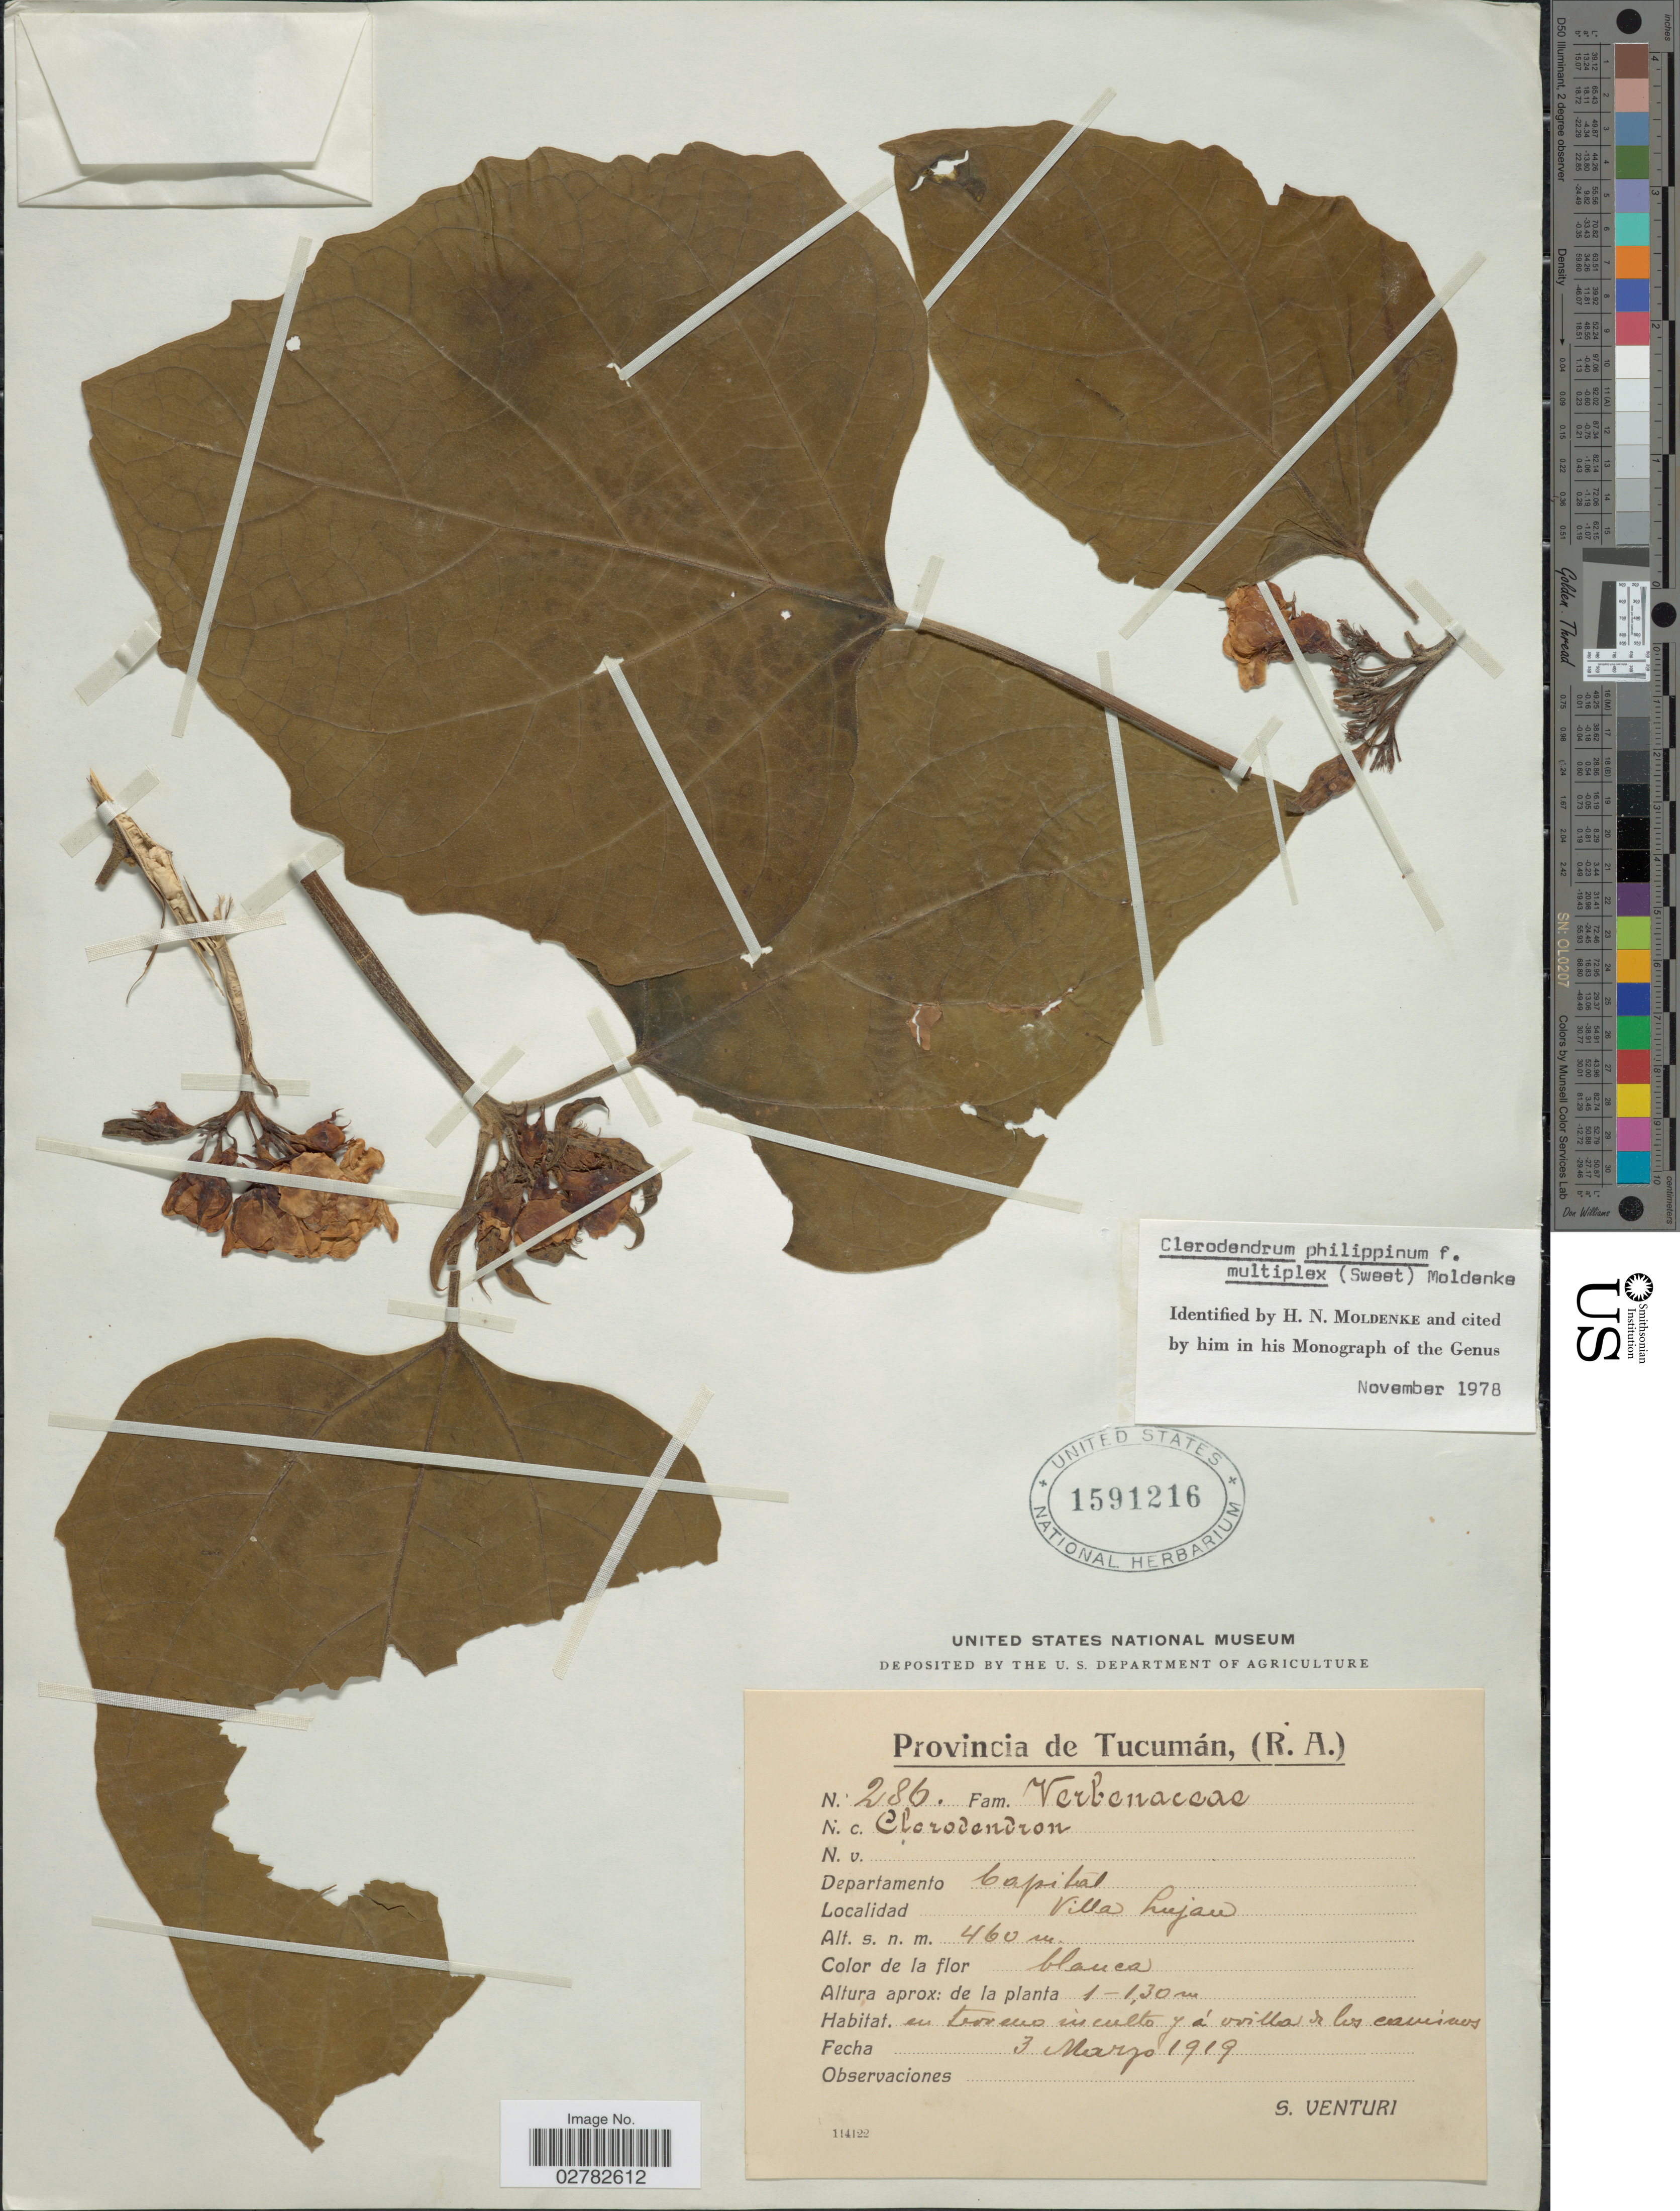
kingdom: Plantae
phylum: Tracheophyta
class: Magnoliopsida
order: Lamiales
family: Lamiaceae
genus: Clerodendrum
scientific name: Clerodendrum philippinum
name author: Schauer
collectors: S. Venturi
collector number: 286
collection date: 1919-03-03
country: Argentina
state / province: Tucuman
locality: (R.A.), Departamento Capital, Villa Lujan.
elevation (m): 460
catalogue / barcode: US 1591216